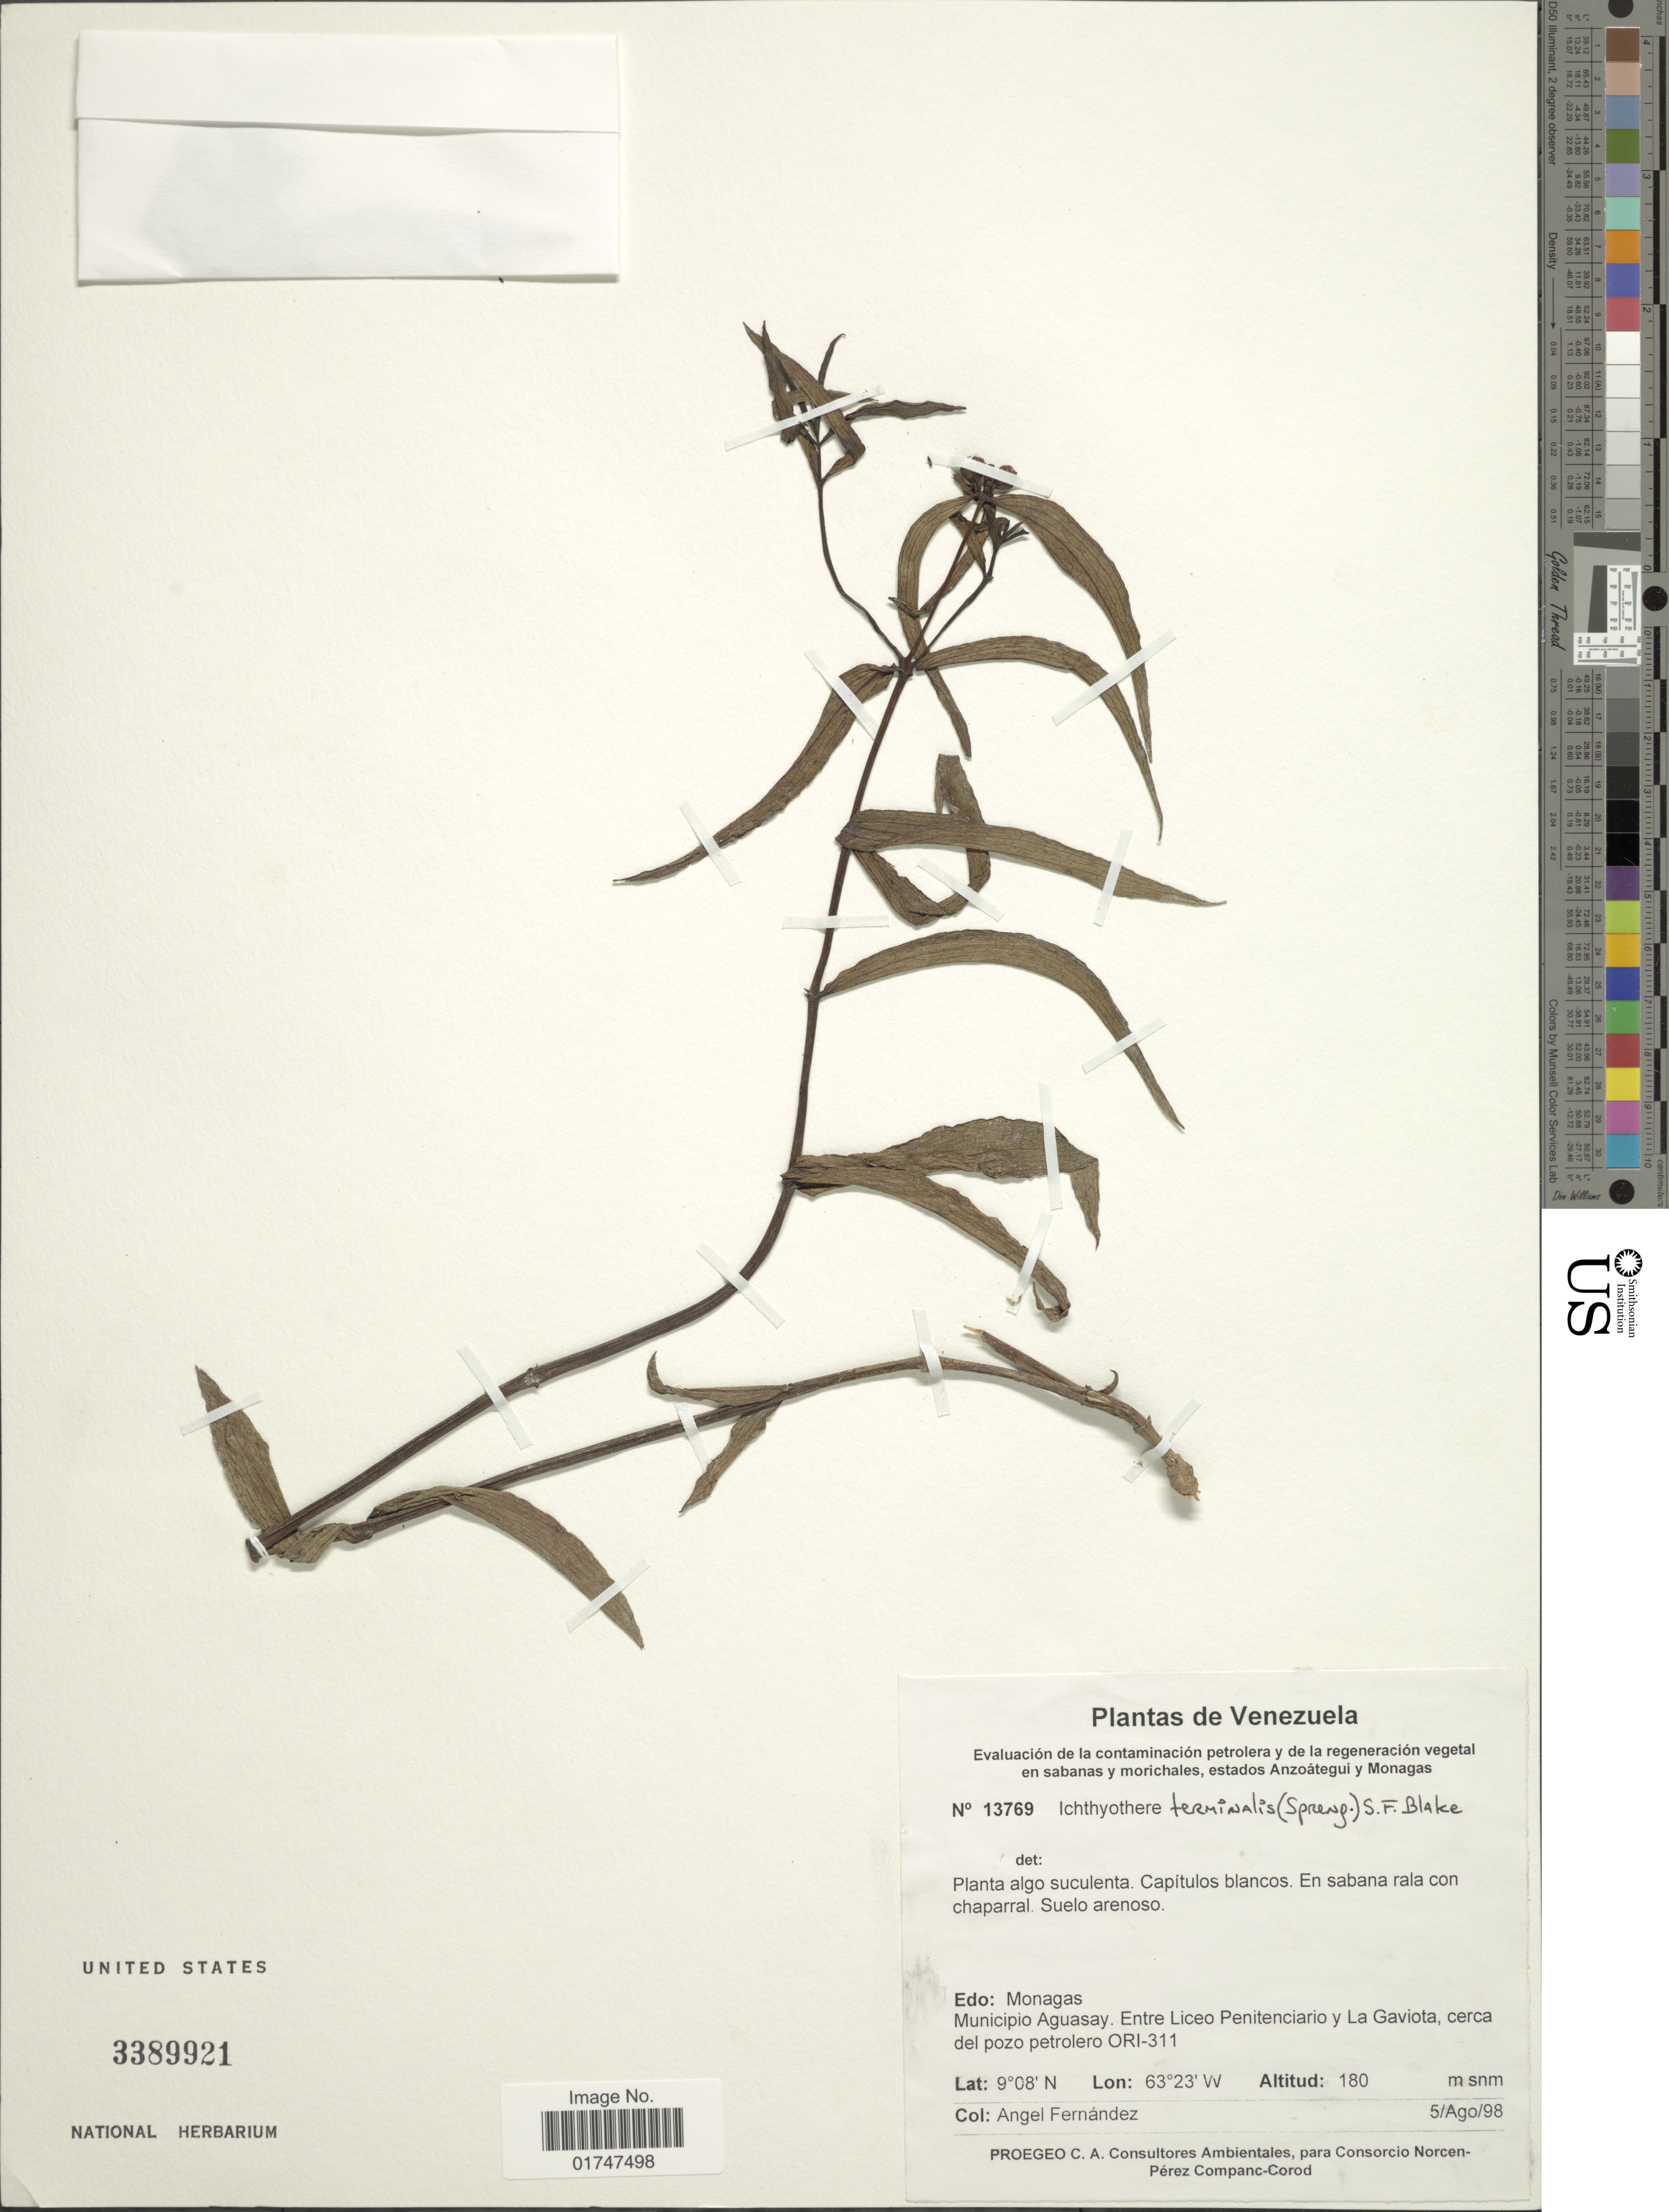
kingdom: Plantae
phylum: Tracheophyta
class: Magnoliopsida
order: Asterales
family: Asteraceae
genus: Ichthyothere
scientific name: Ichthyothere terminalis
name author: (Spreng.) S.F. Blake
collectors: Á. Fernández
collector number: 13769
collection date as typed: Transcribed d/m/y: 5/8/98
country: Venezuela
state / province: Monagas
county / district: Aguasay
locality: Edo: Monagas. Municipio Aguasay. Entre Liceo Penitenciario y La Gaviota, cerca del pozo petrolero ORI-311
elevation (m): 180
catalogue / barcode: US 3389921